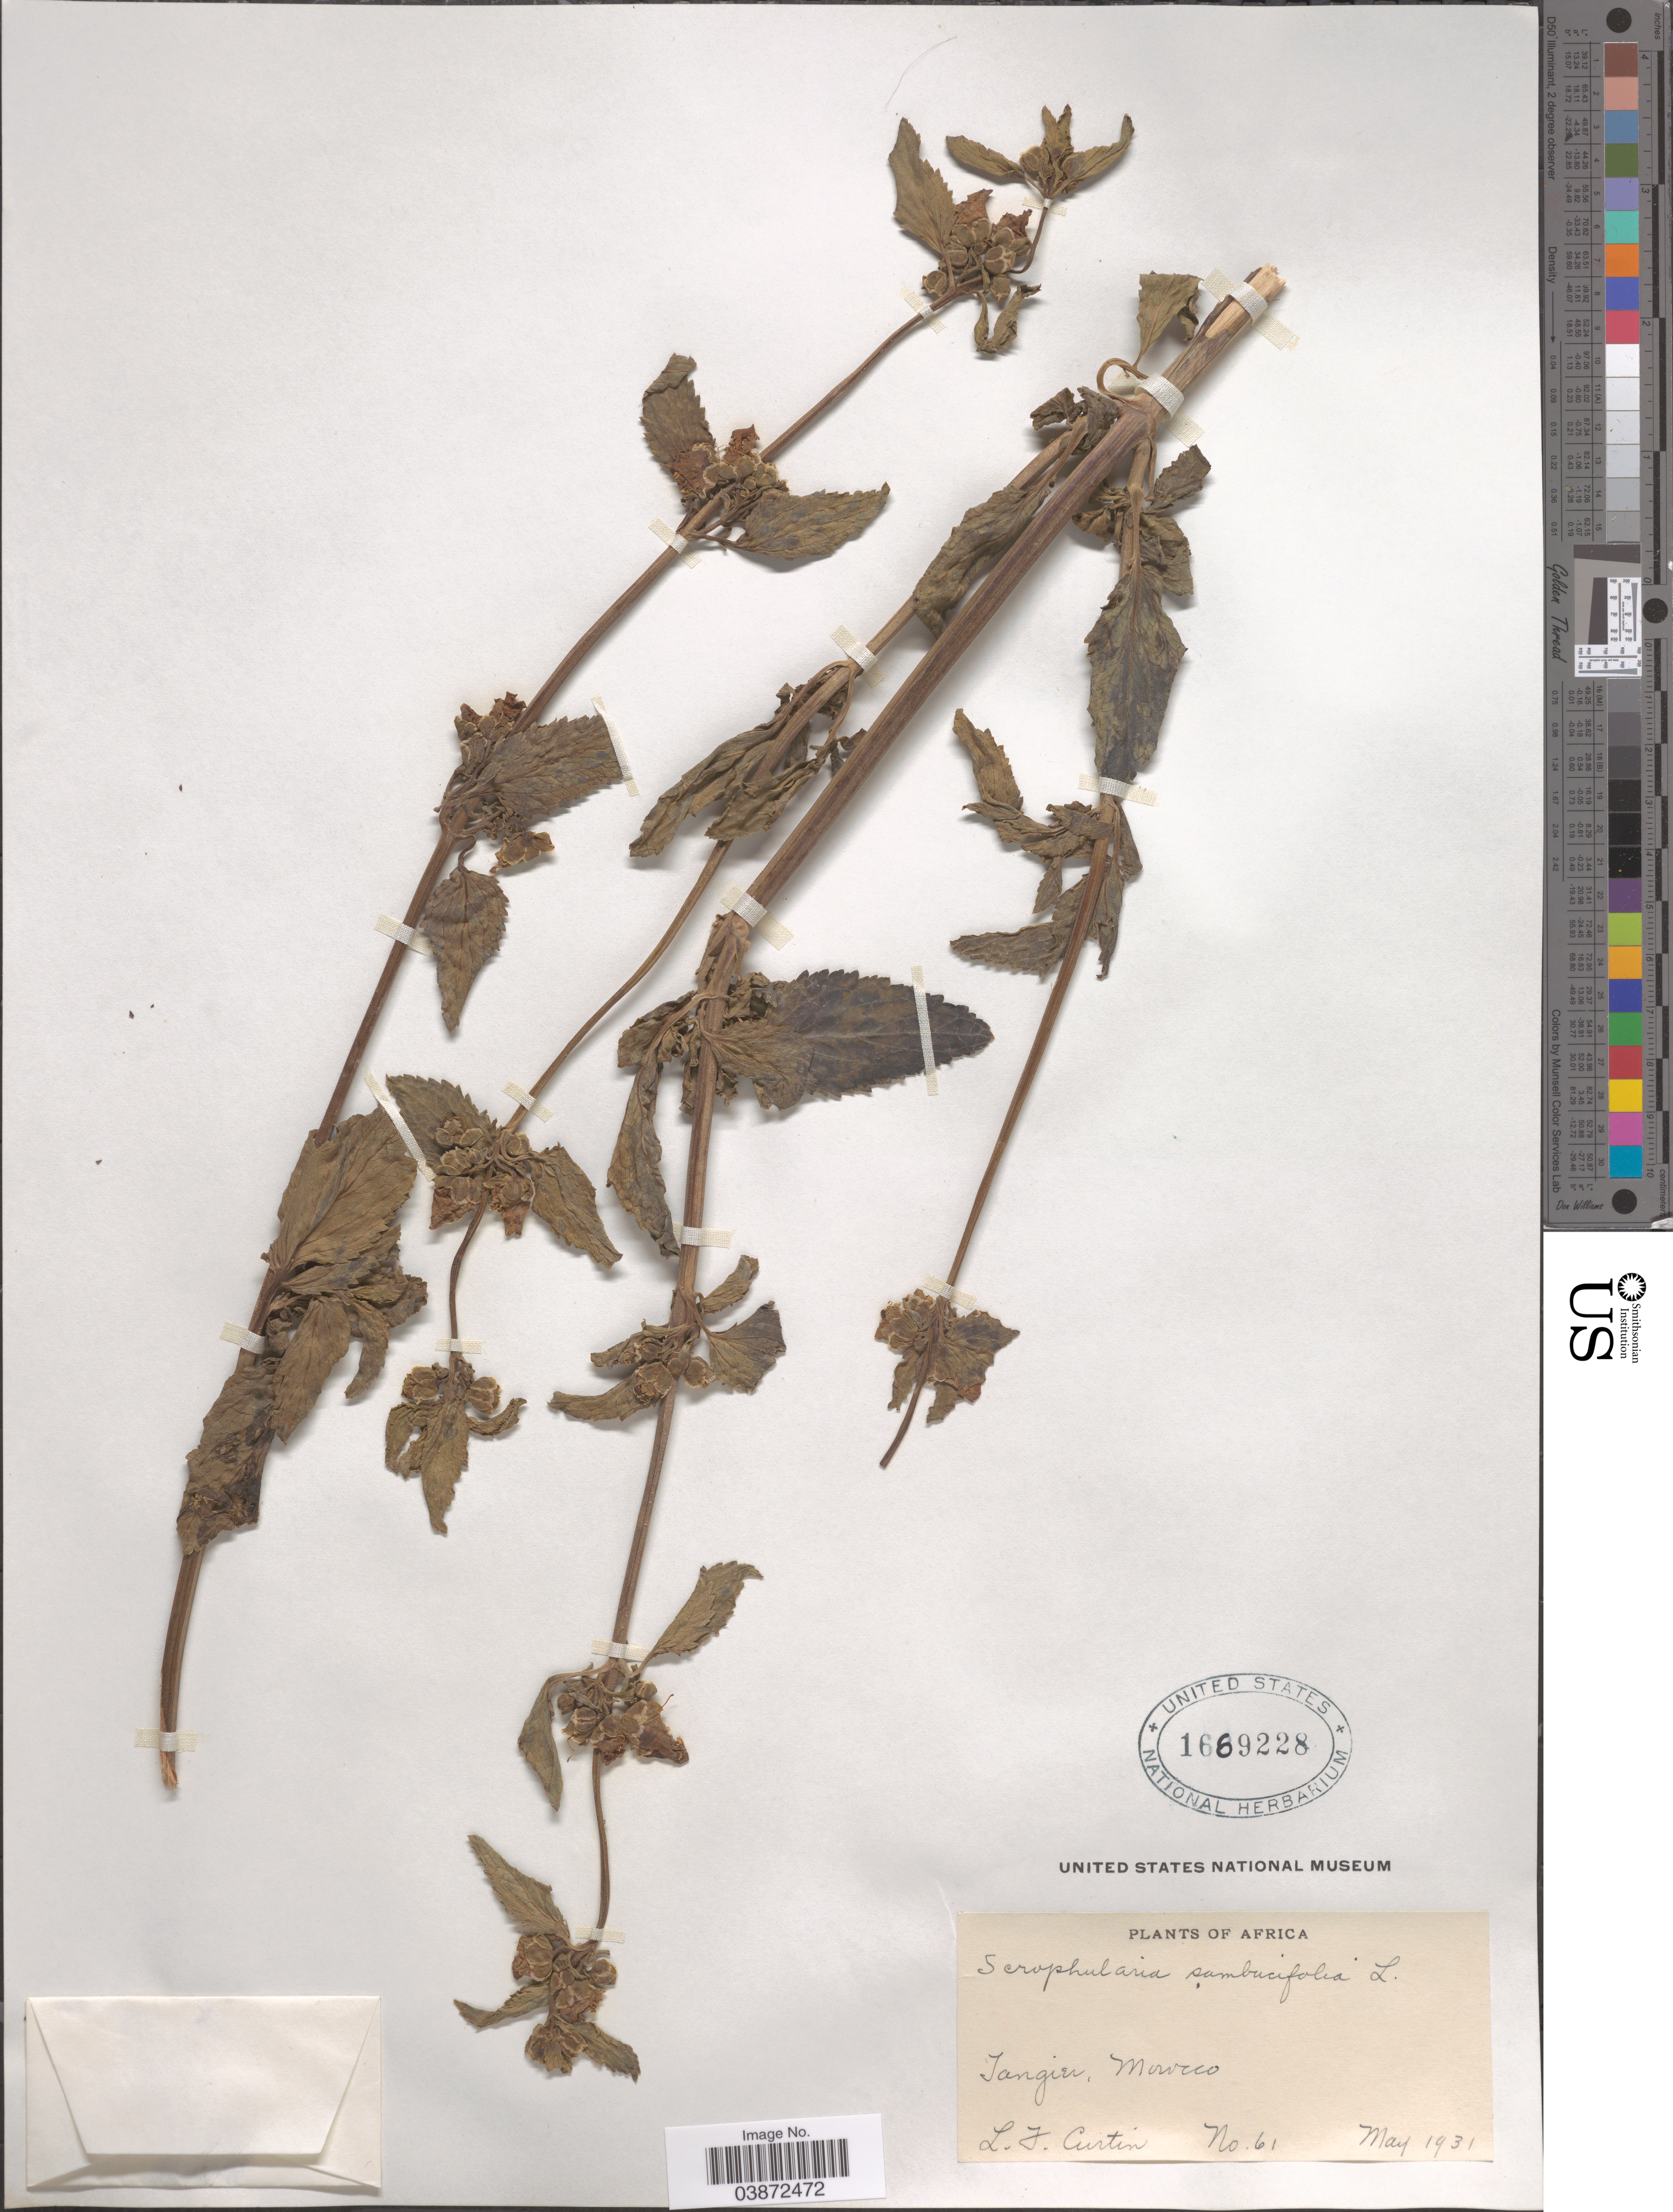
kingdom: Plantae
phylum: Tracheophyta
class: Magnoliopsida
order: Lamiales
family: Scrophulariaceae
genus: Scrophularia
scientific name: Scrophularia sambucifolia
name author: L.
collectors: Curtin, L.J.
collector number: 61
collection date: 1931-05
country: Morocco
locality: Tangier.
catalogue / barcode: US 1669228